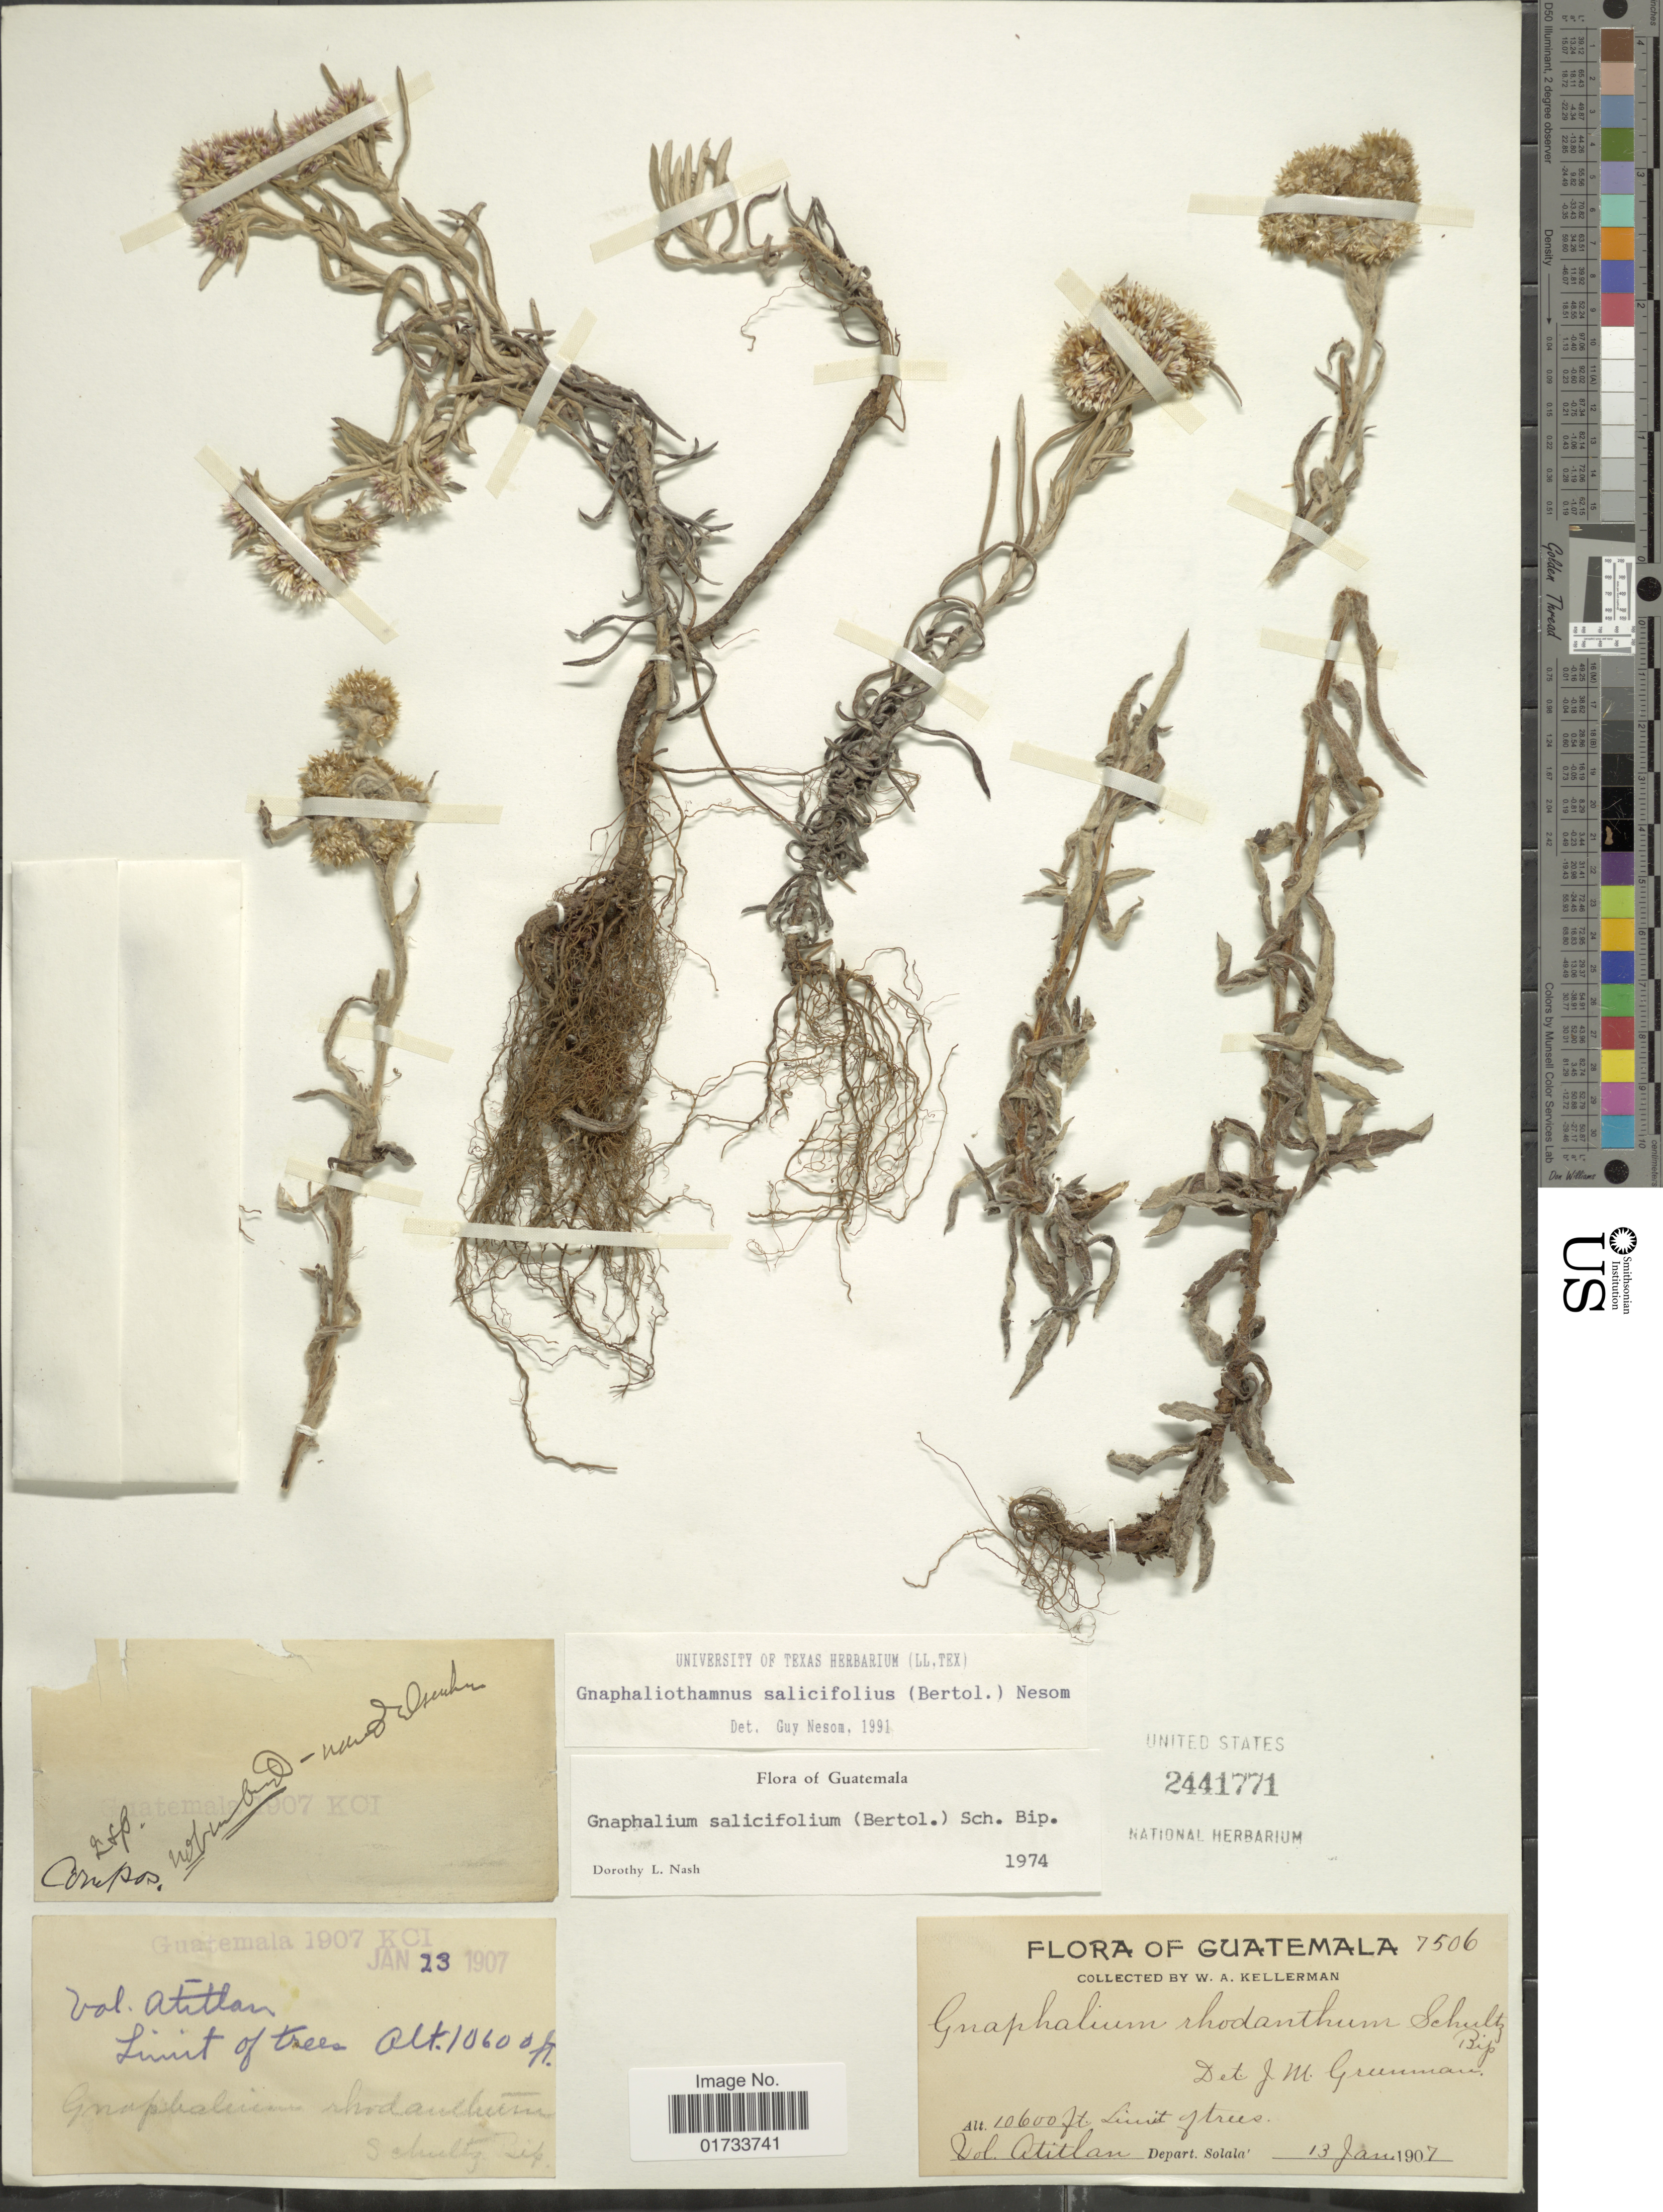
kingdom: Plantae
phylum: Tracheophyta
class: Magnoliopsida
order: Asterales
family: Asteraceae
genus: Chionolaena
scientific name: Chionolaena salicifolia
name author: (Bertol.) G.L. Nesom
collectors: W. Kellerman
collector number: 7506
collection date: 1907-01-13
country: Guatemala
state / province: Sololá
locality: Vol. Atitlan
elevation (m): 3231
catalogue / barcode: US 2441771